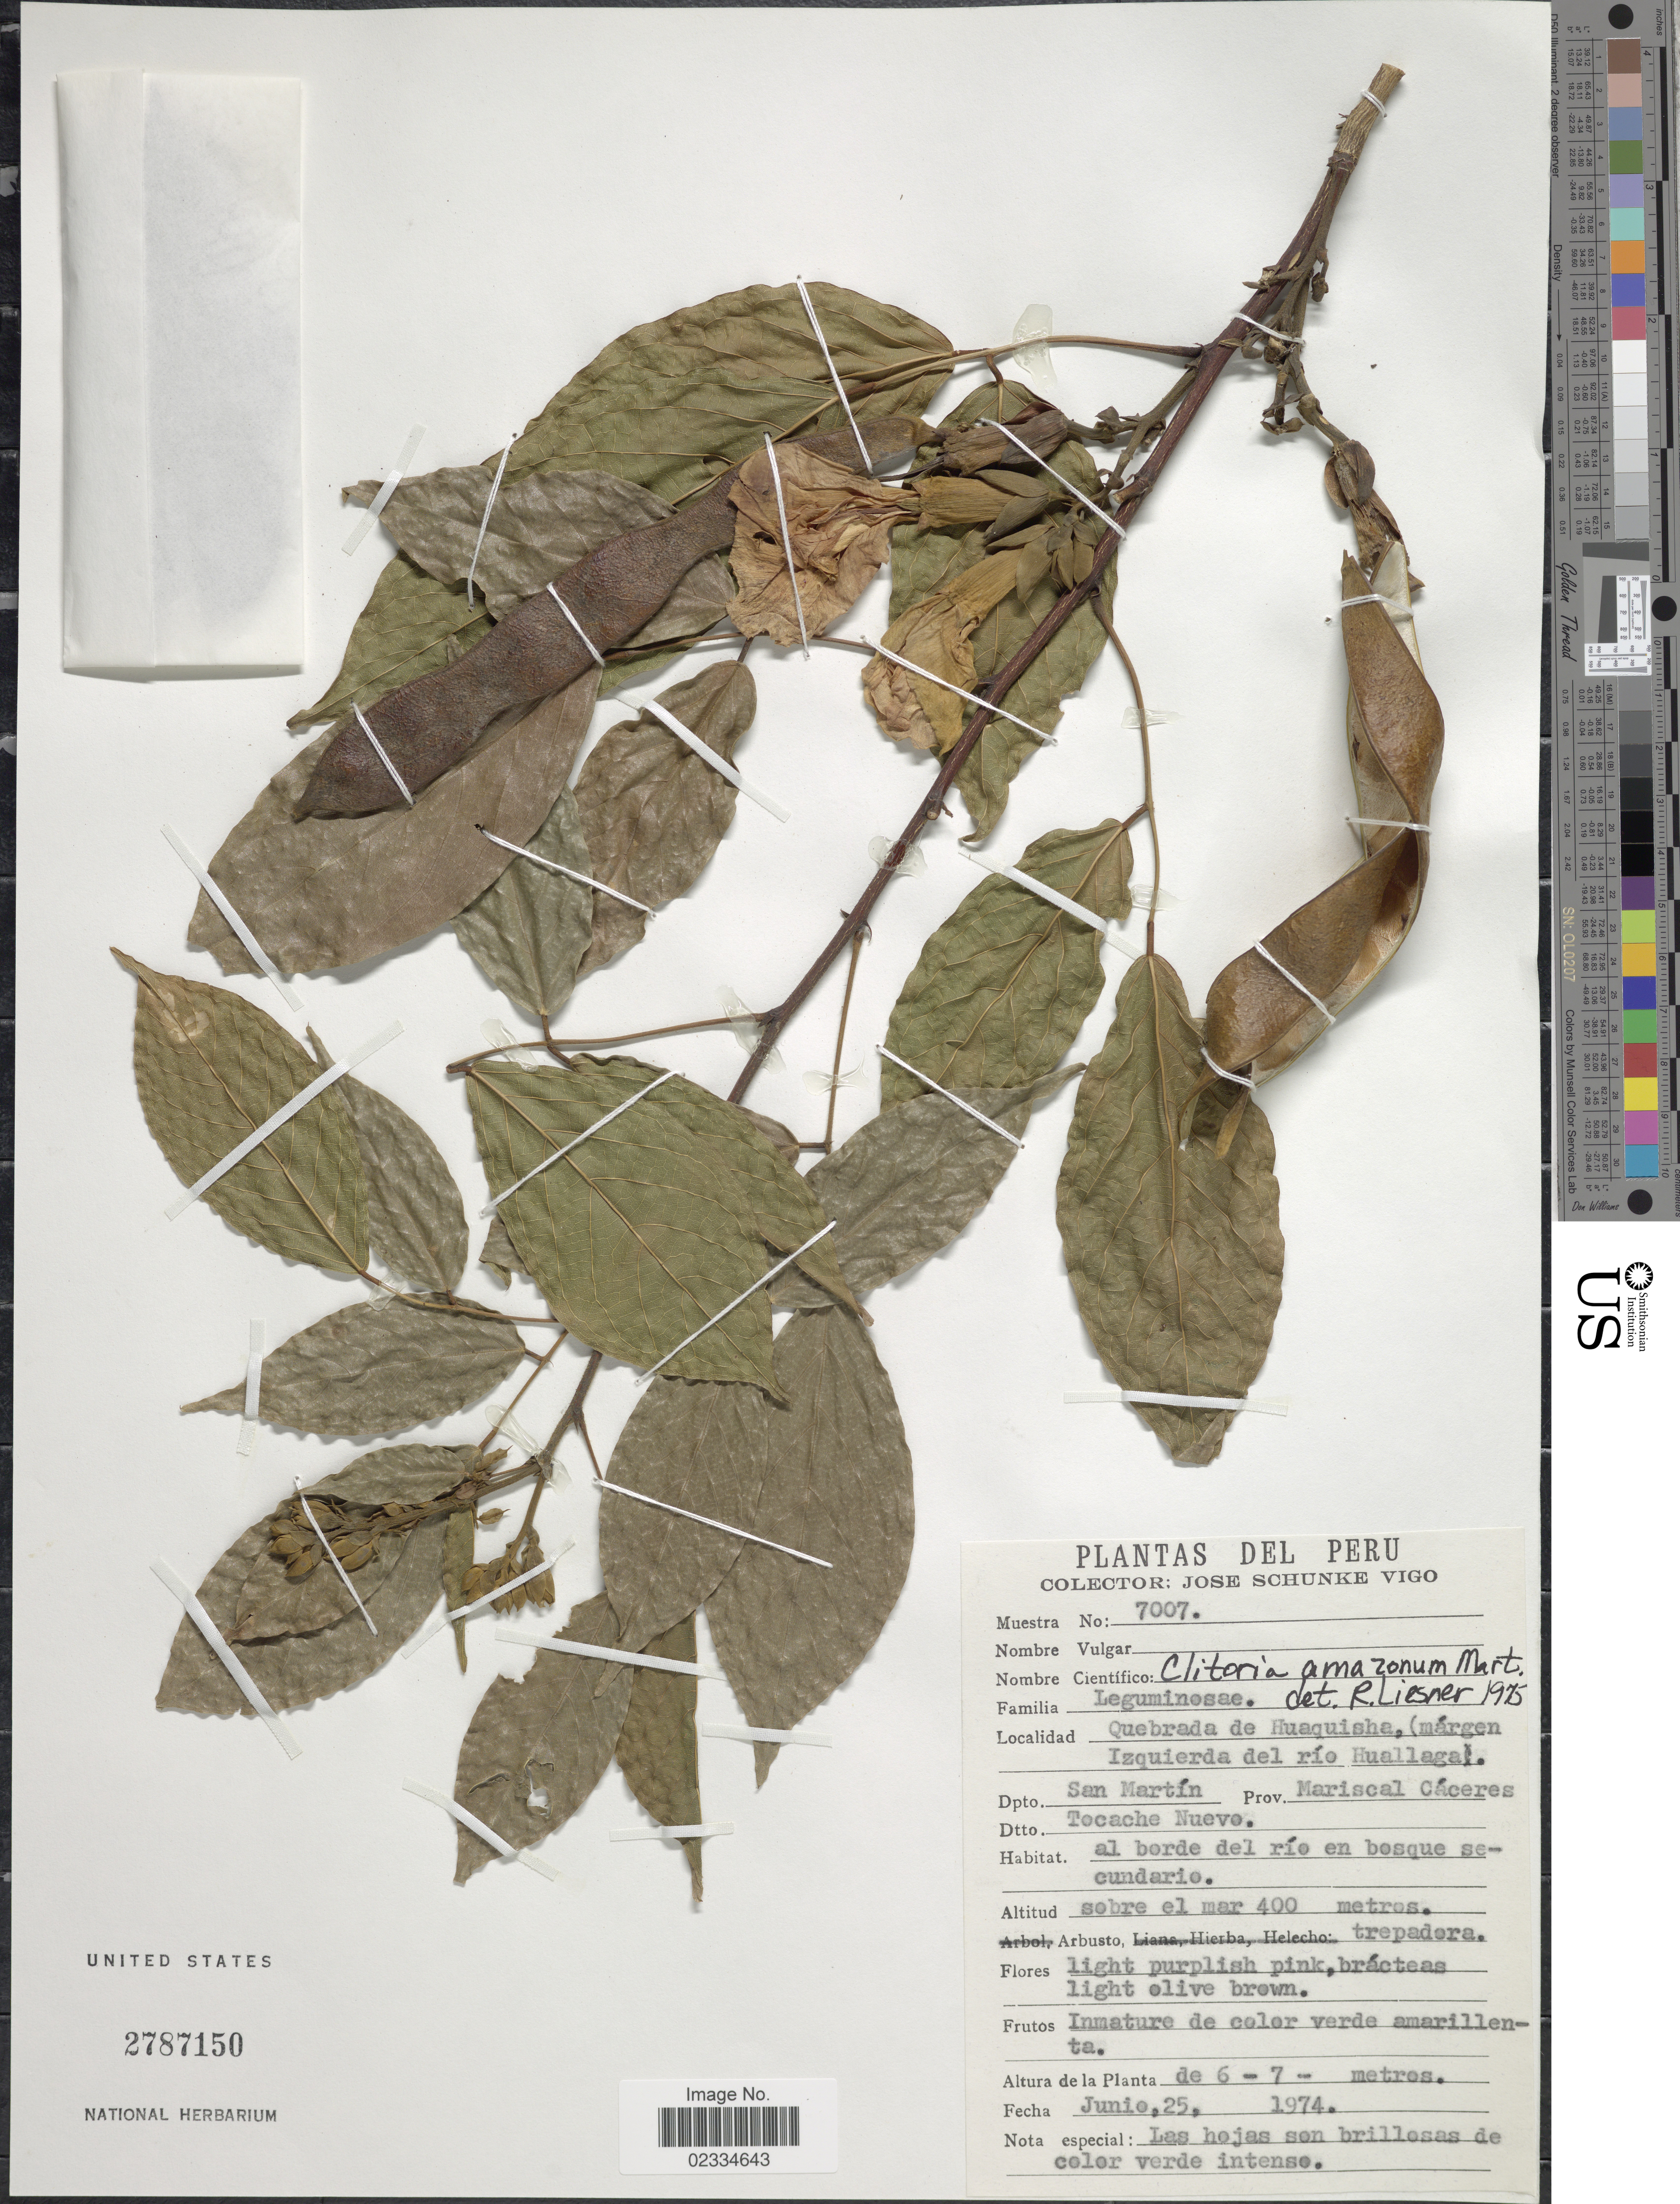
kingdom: Plantae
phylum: Tracheophyta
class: Magnoliopsida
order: Fabales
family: Fabaceae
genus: Clitoria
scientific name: Clitoria amazonum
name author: Mart. ex Benth.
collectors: J. Schunke Vigo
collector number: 7007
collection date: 1974-06-25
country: Peru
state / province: San Martín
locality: Quebrada de Huaquishe (margen Izquierda del rio Huallaga, Dpto. San Martin, Prv. Mariscal Caceres, Dtto. Tocache Nuevo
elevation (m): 400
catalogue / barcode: US 2787150